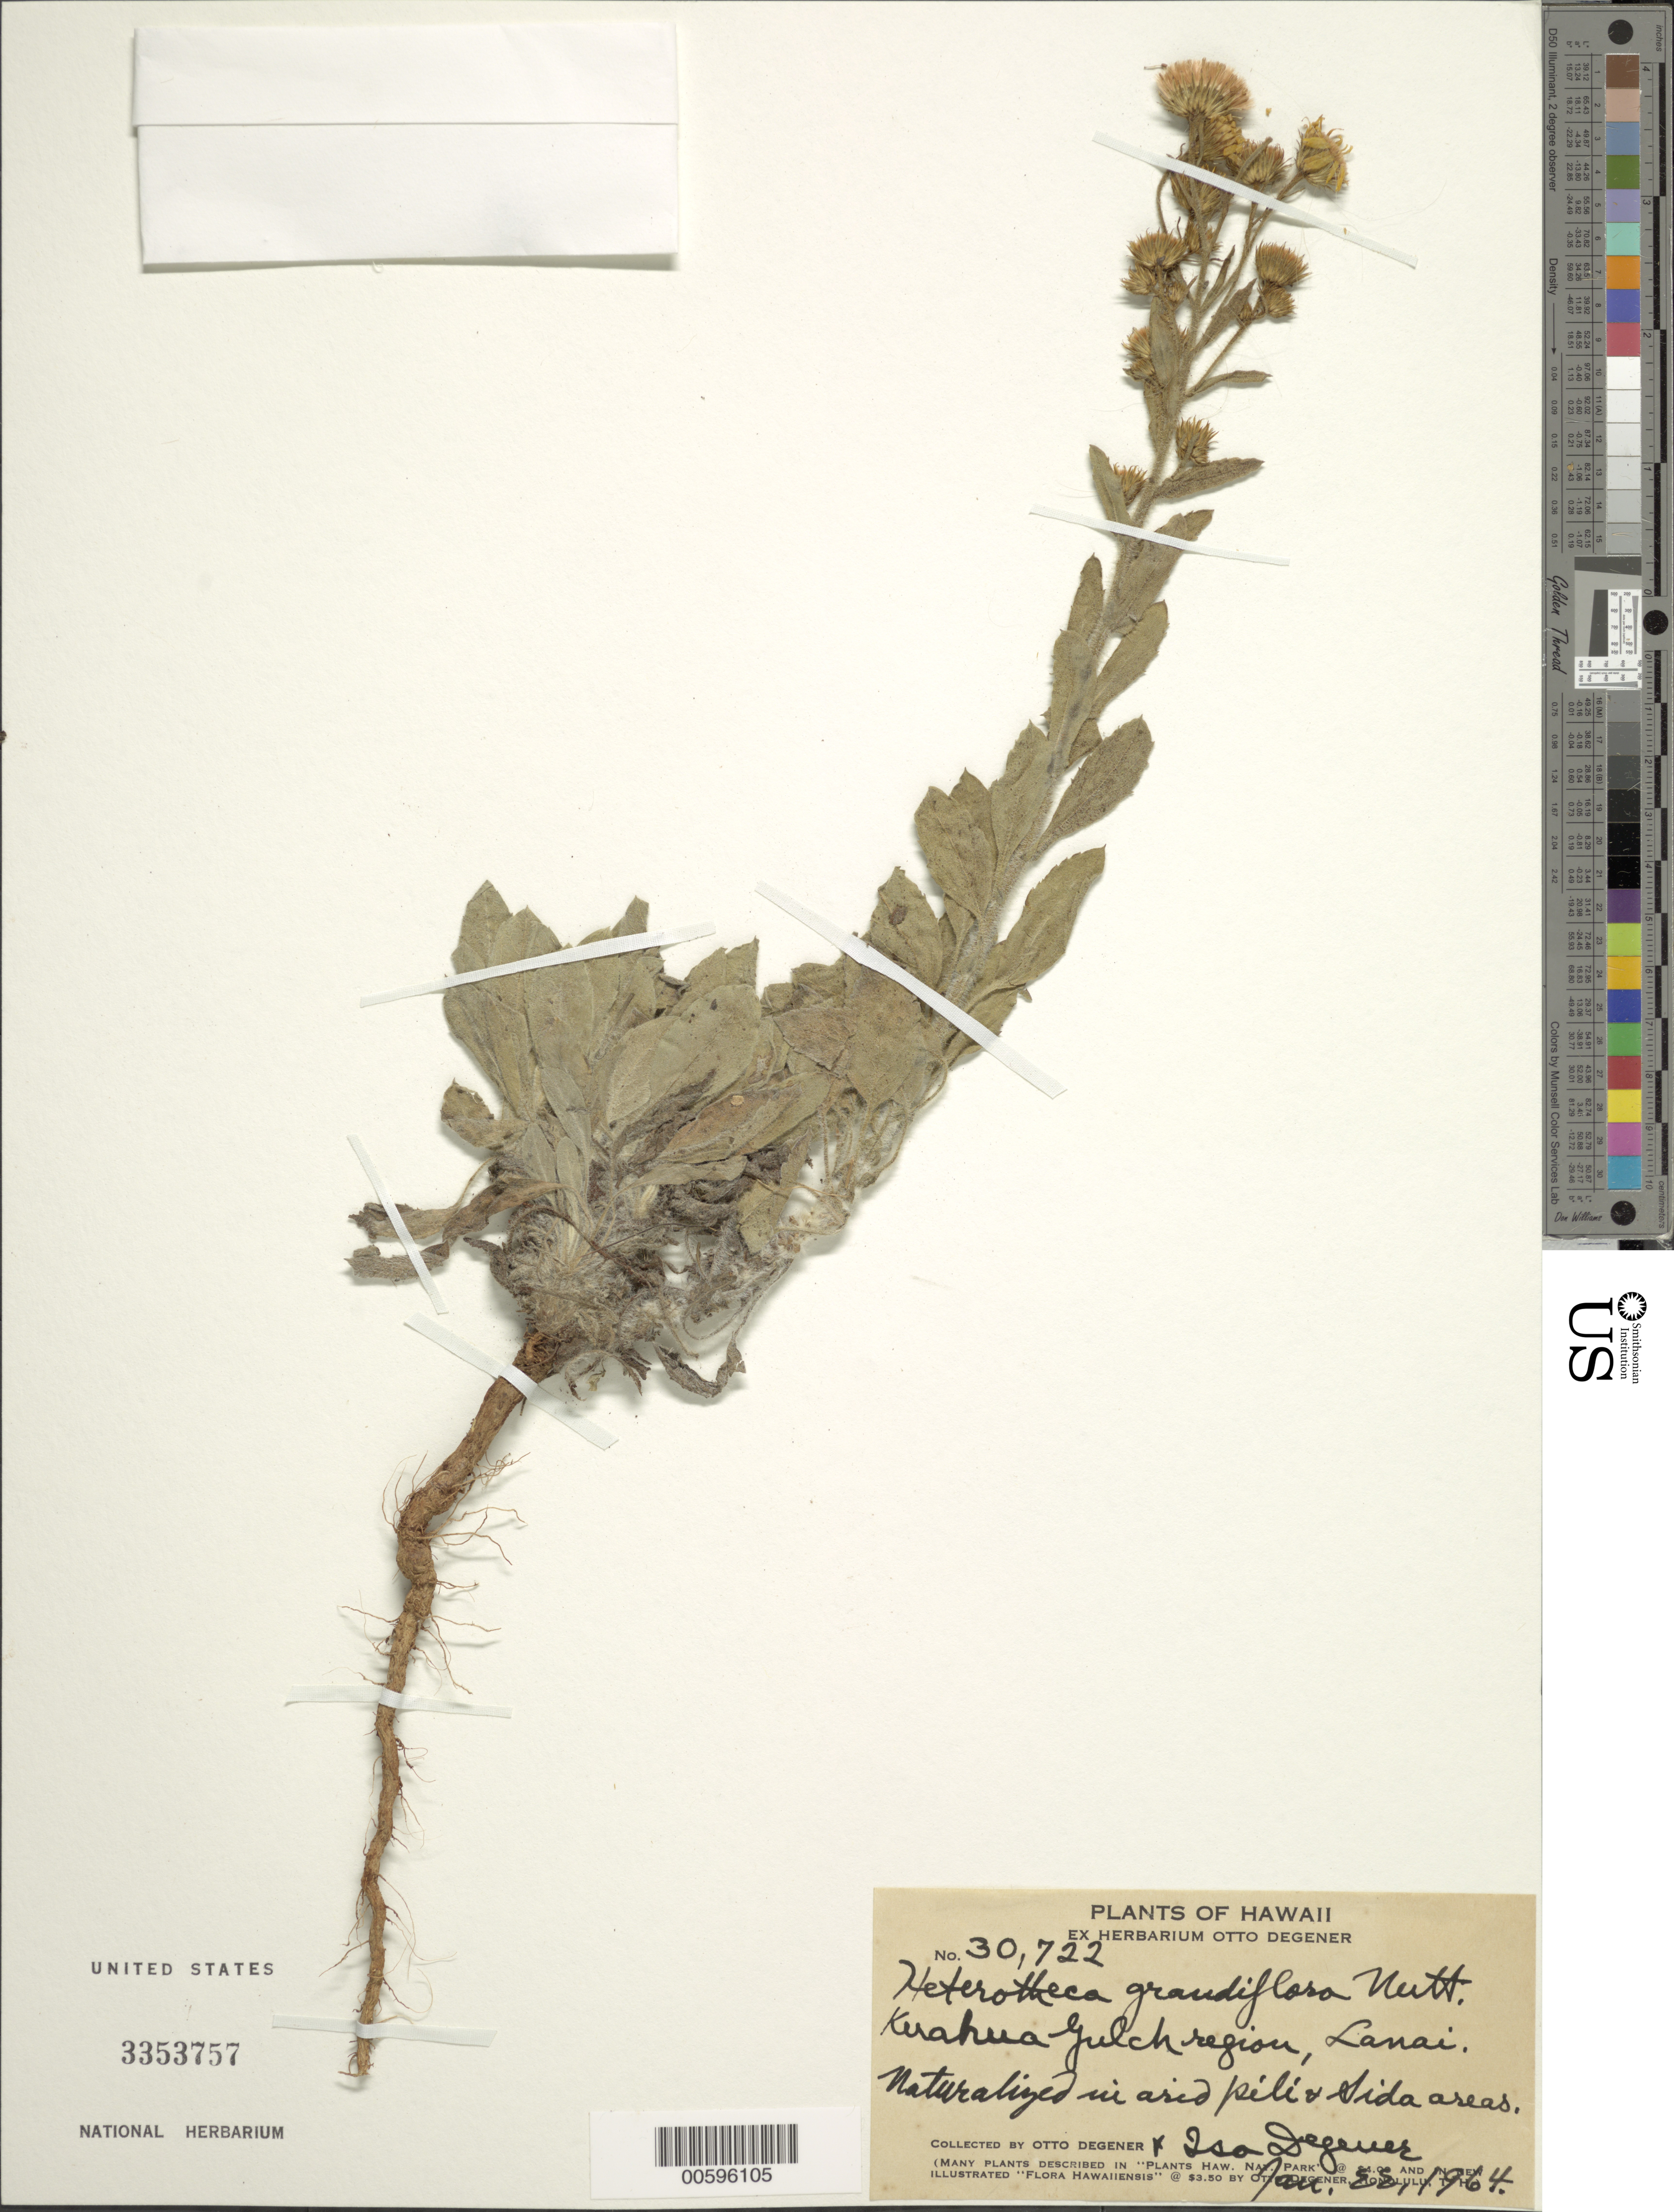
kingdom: Plantae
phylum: Tracheophyta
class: Magnoliopsida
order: Asterales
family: Asteraceae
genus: Heterotheca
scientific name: Heterotheca grandiflora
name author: Nutt.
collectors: O. Degener & I. Degener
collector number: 30722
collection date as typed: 22 Jan 1964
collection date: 1964-01-22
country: United States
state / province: Hawaii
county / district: Maui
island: Lana'i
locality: Kuahua Gulch region.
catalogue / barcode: US 3353757